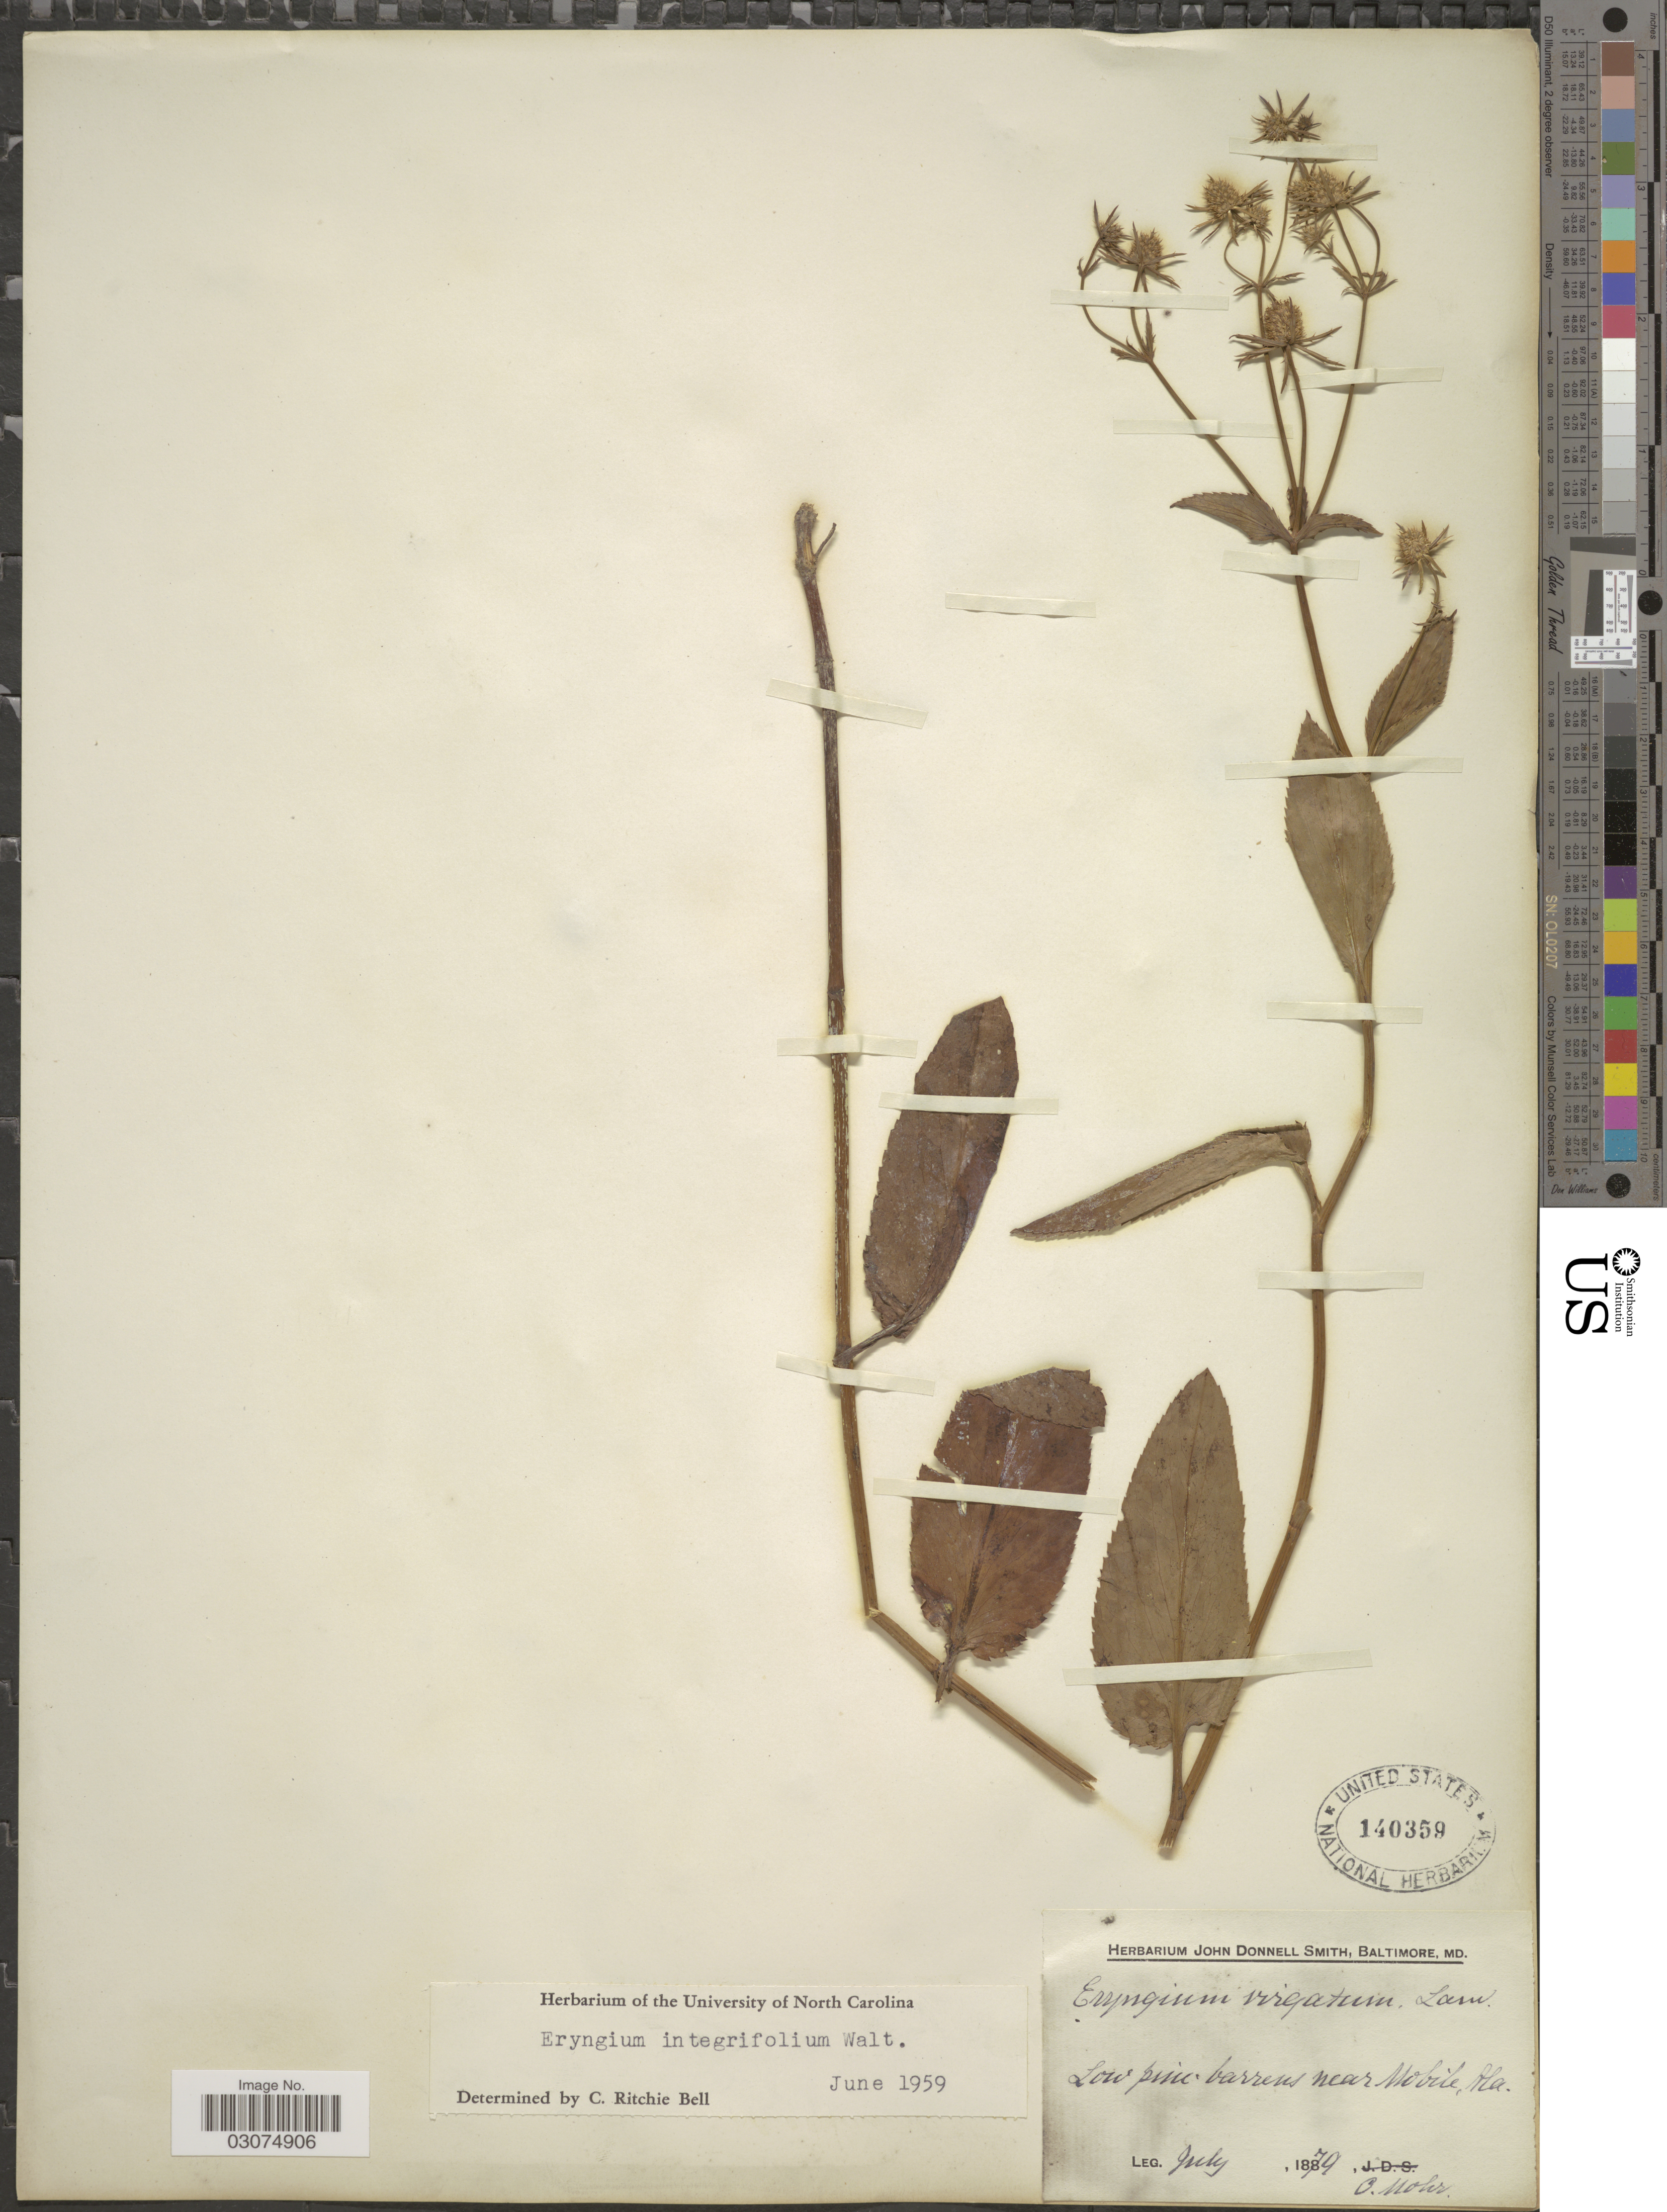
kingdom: Plantae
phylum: Tracheophyta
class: Magnoliopsida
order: Apiales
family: Apiaceae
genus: Eryngium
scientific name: Eryngium integrifolium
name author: Walter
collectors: C. T. Mohr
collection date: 1879-07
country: United States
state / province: Alabama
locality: Low pine barrens near Mobile, Ala.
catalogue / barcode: US 140359